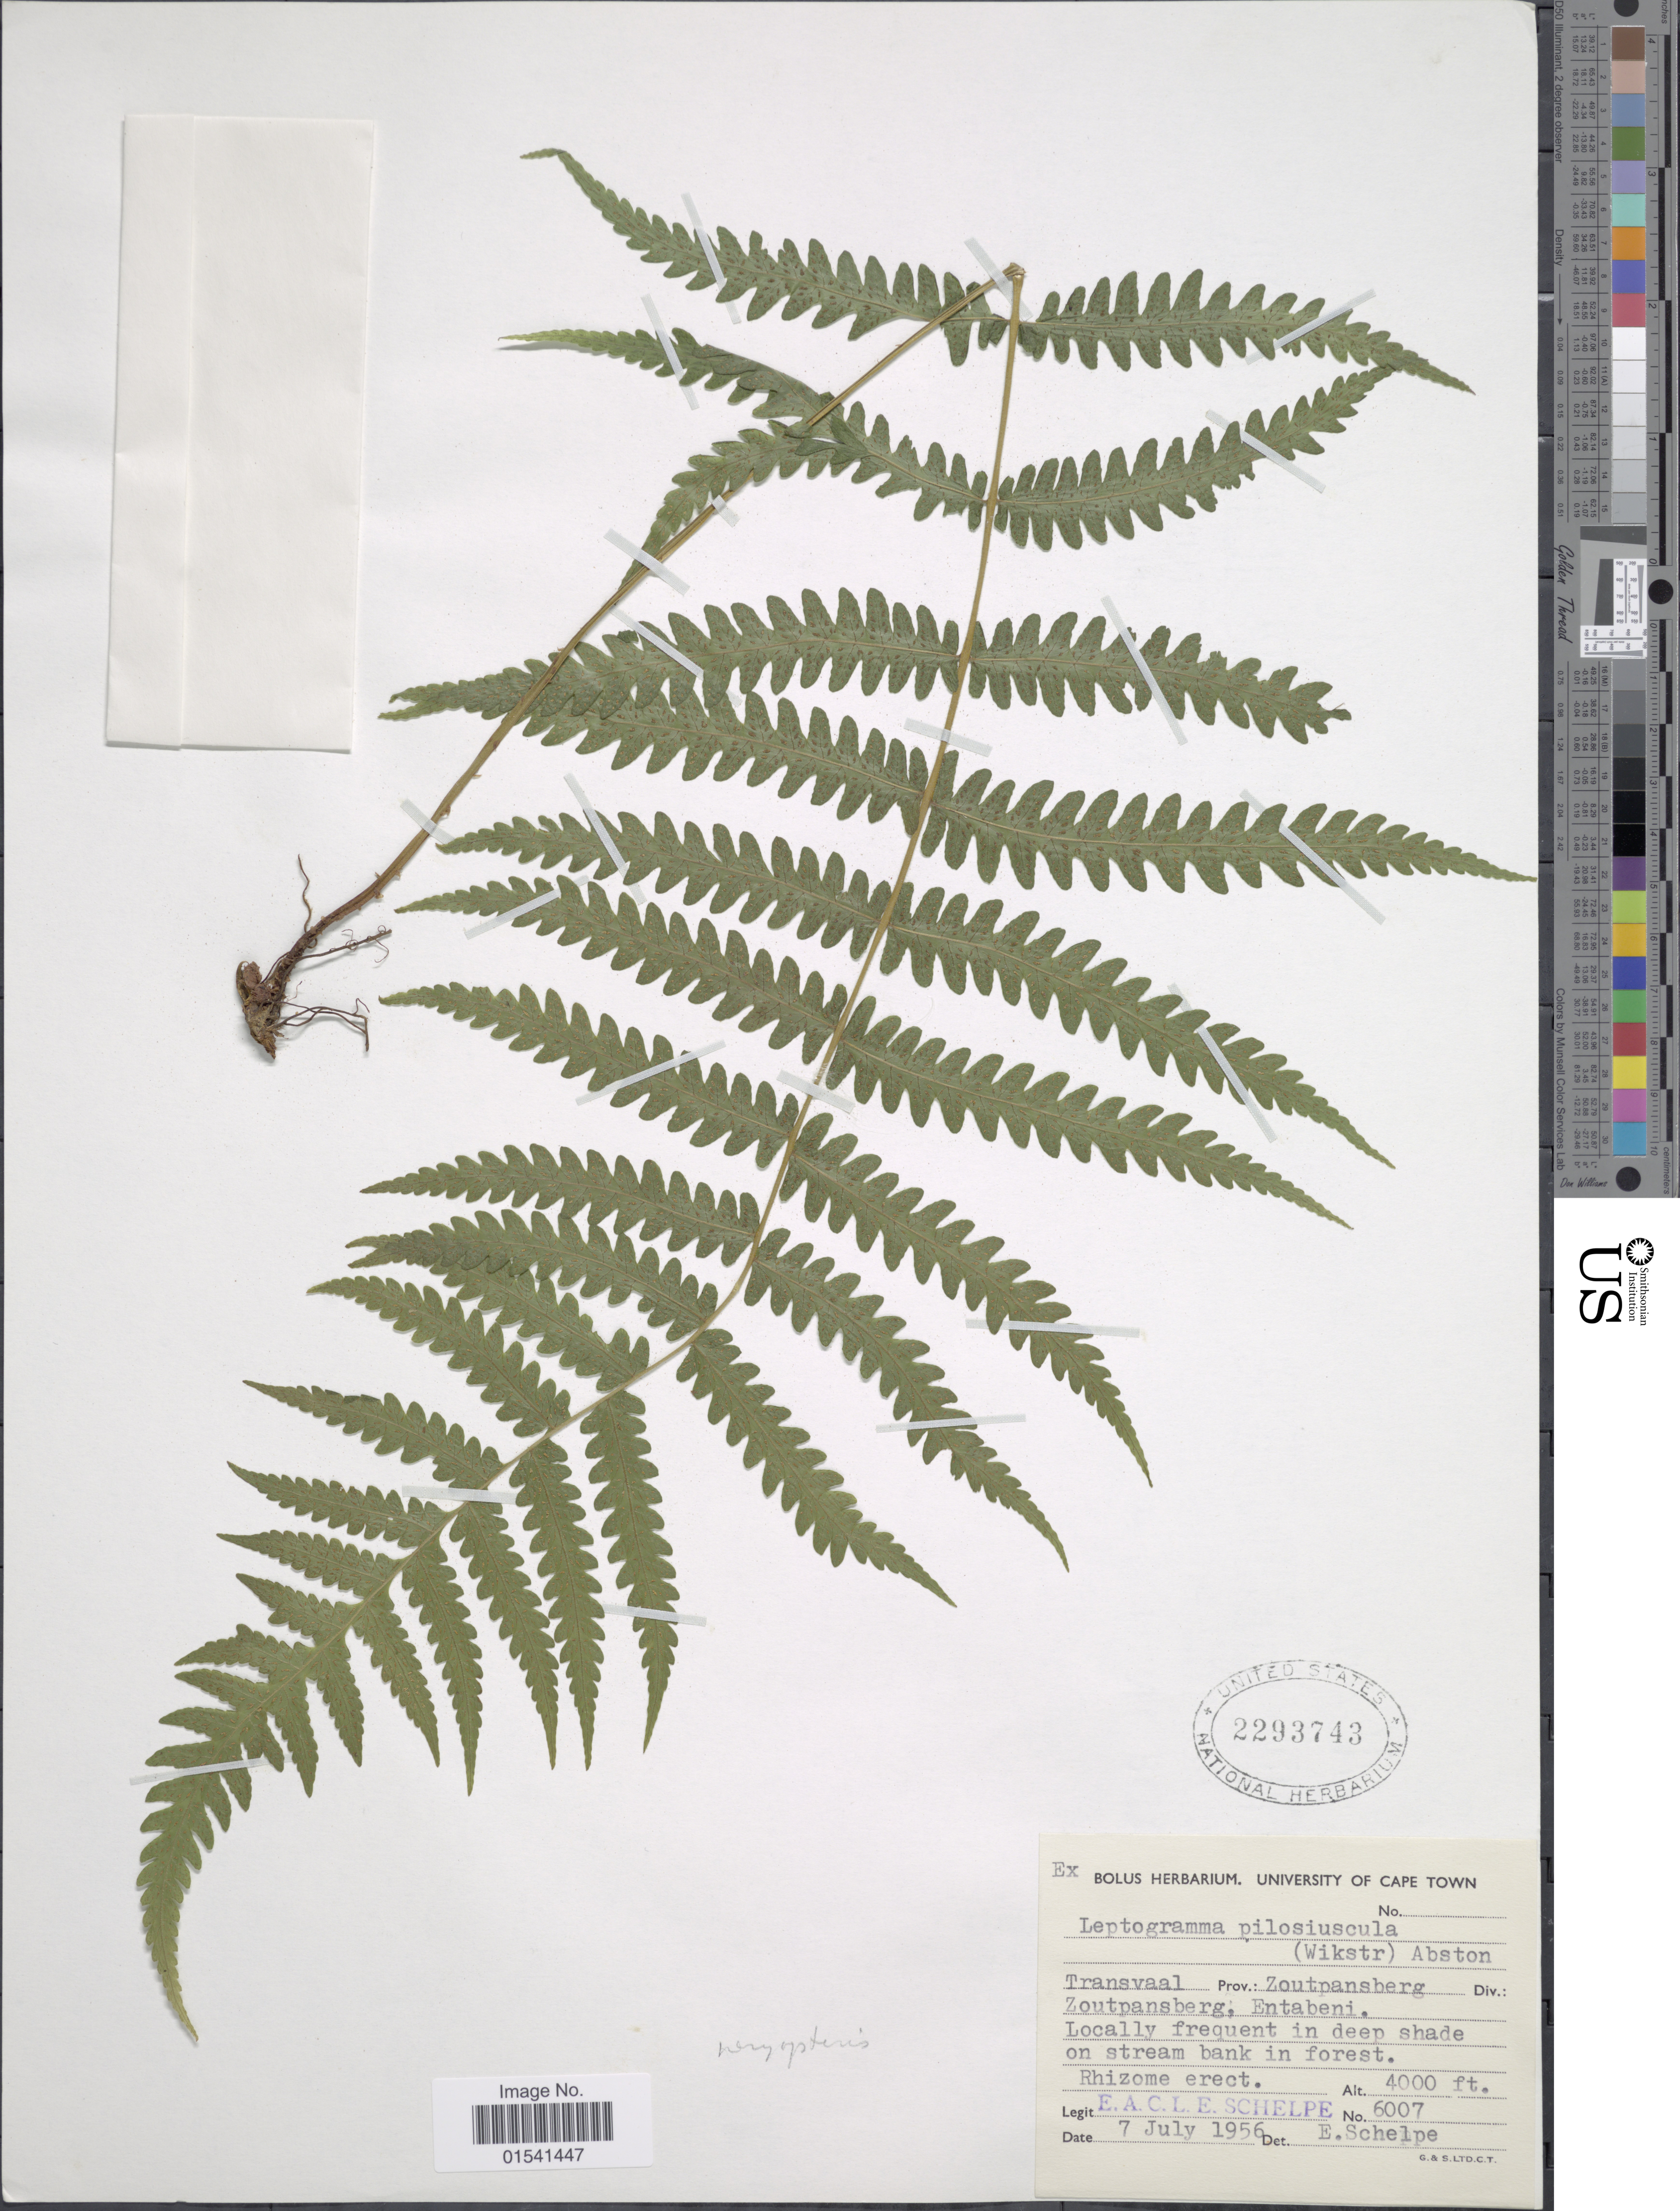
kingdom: Plantae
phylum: Tracheophyta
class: Polypodiopsida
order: Polypodiales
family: Thelypteridaceae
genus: Stegnogramma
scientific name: Stegnogramma pozoi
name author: (Lag.) K. Iwats.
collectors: E. A. C. L. E. Schelpe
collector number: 6007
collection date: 1956-07-07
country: South Africa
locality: Transvaal Prov.: Zoutpansberg Div. Zoutpansberg, ENtabeni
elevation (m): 1219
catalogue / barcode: US 2293743